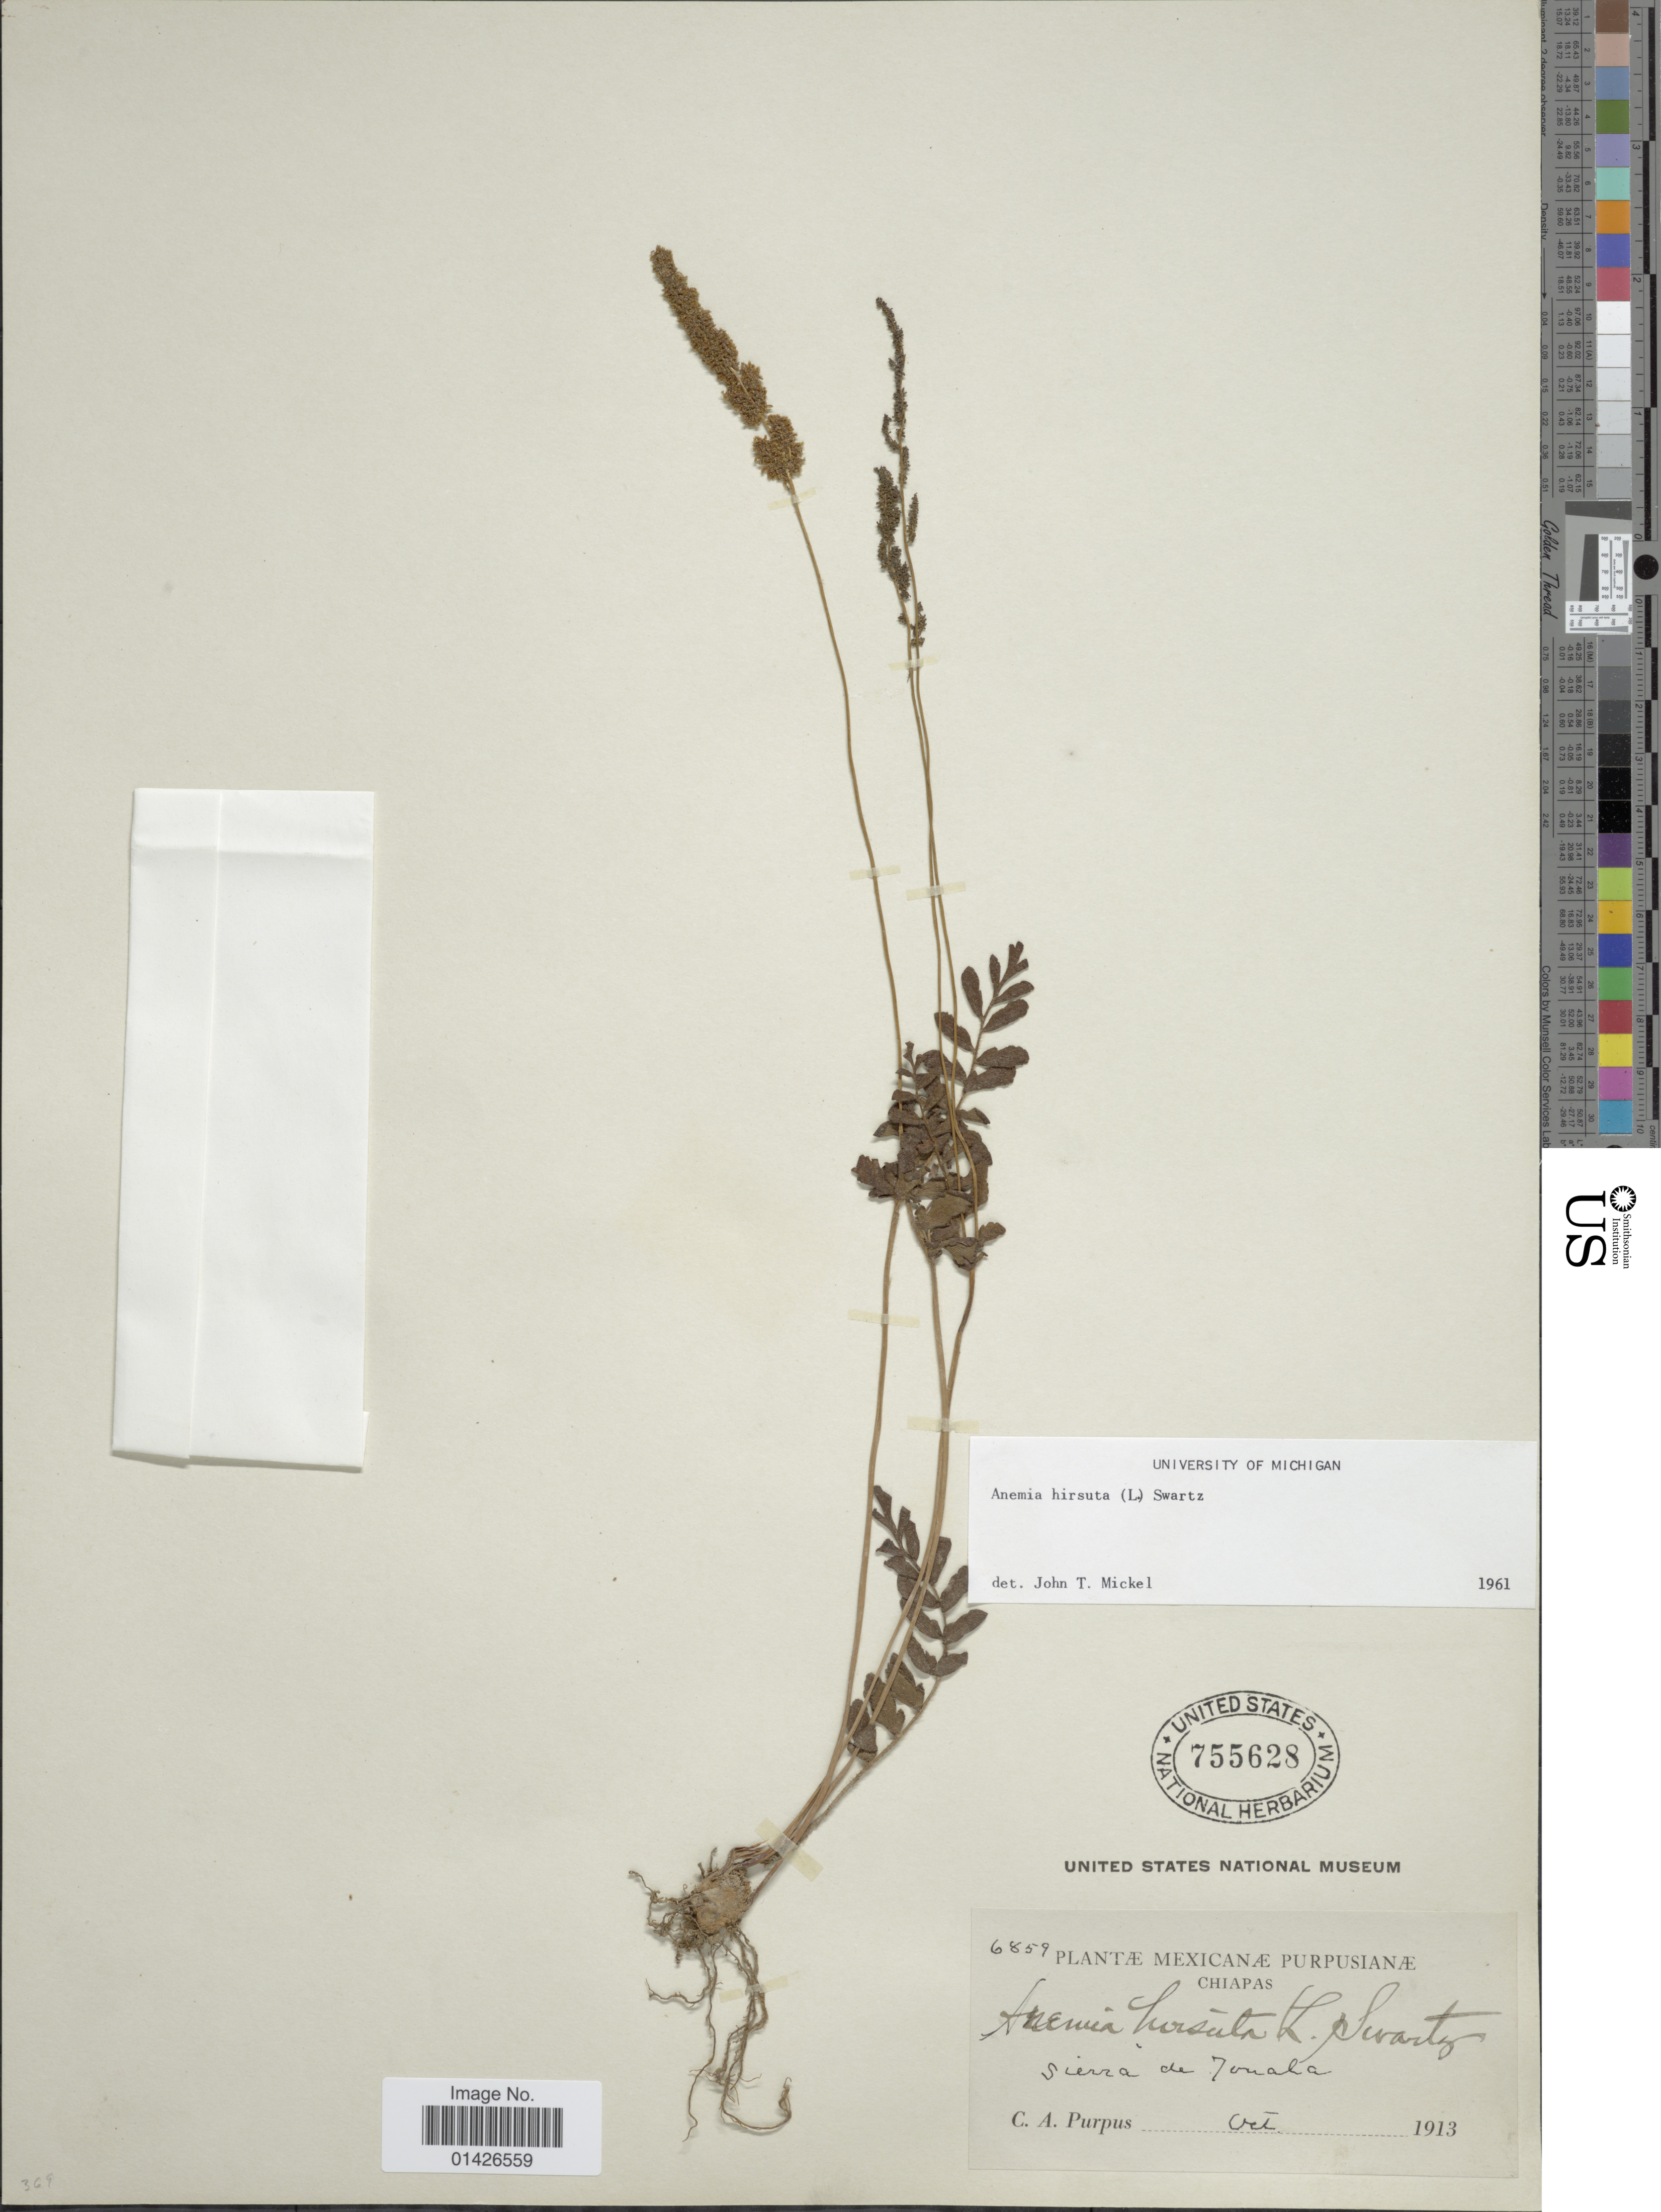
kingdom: Plantae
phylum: Tracheophyta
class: Polypodiopsida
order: Schizaeales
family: Anemiaceae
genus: Anemia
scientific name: Anemia hirsuta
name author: (L.) Sw.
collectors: C. A. Purpus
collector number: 6859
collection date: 1913-10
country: Mexico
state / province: Chiapas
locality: Sierra de Jomalca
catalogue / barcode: US 755628